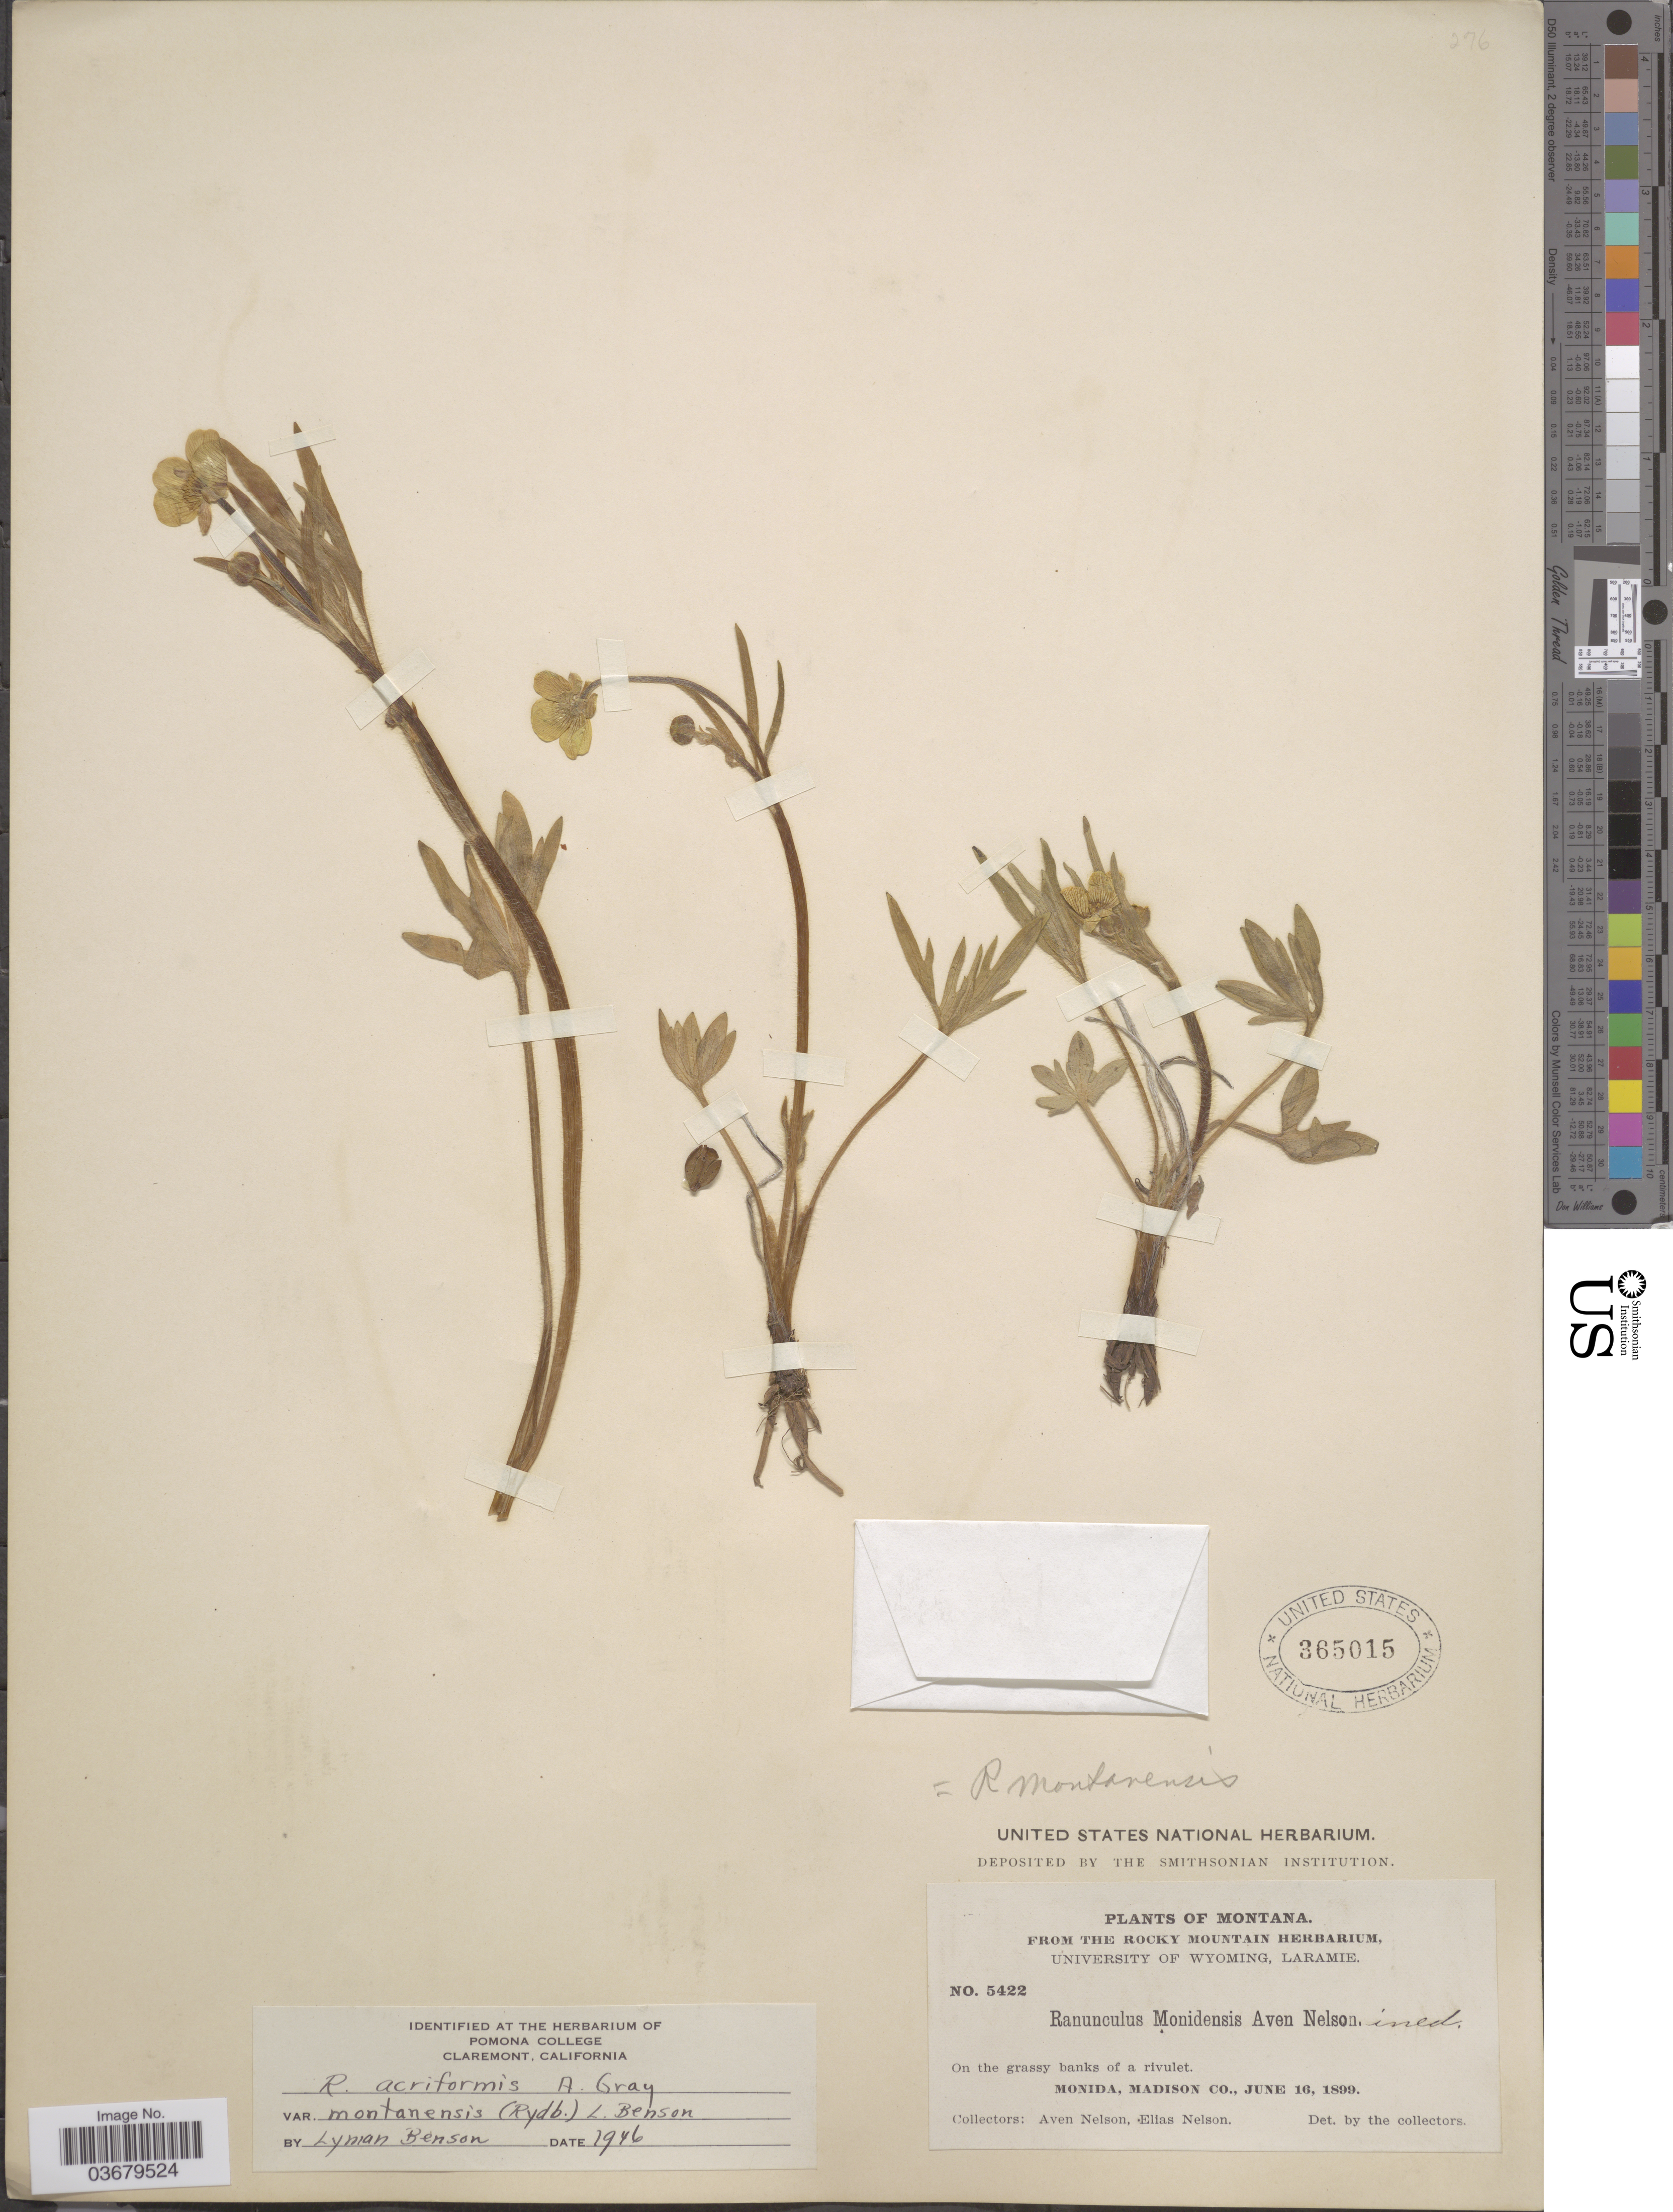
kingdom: Plantae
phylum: Tracheophyta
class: Magnoliopsida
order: Ranunculales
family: Ranunculaceae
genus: Ranunculus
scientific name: Ranunculus acriformis var. montanensis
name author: (Rydb.) L.D. Benson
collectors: A. Nelson & E. Nelson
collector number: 5422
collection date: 1899-06-16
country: United States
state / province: Montana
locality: Monida, Madison Co.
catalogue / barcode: US 365015